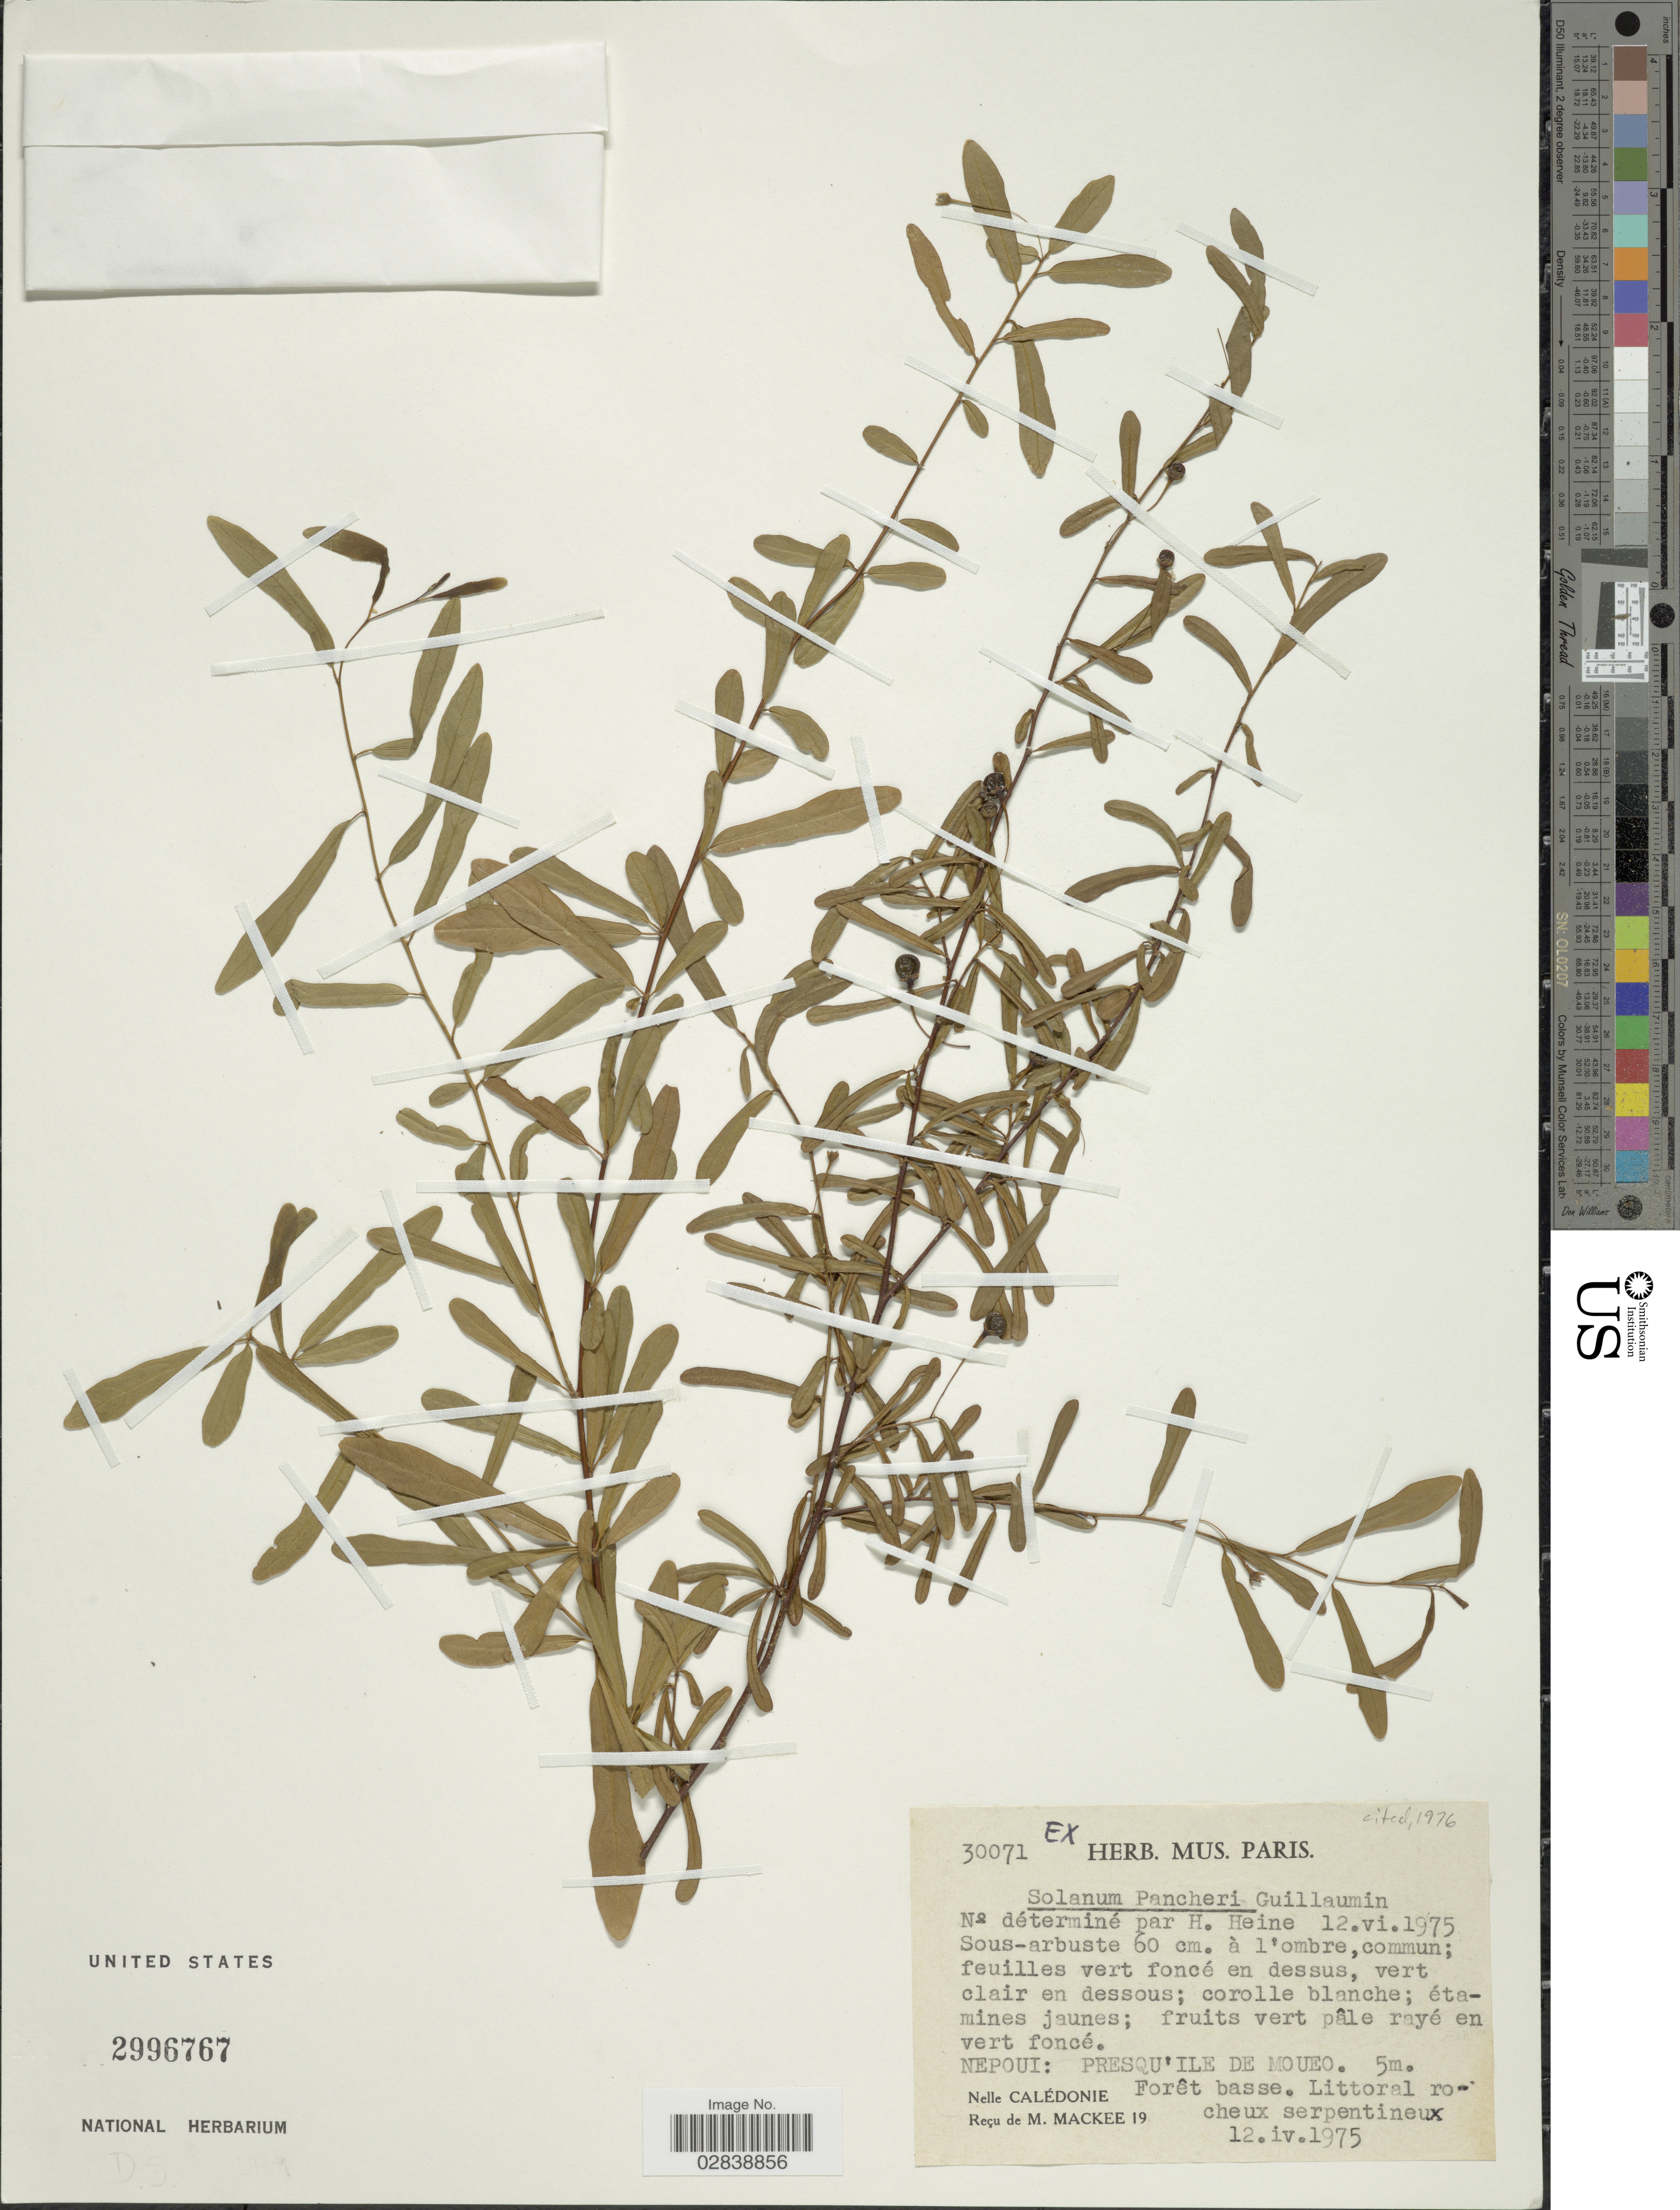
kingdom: Plantae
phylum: Tracheophyta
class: Magnoliopsida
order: Solanales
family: Solanaceae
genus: Solanum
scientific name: Solanum pancheri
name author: Guillaumin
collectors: M. Mackee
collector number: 30071/19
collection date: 1975-04-12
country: New Caledonia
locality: Nepoui: Presqu'ile de Moueo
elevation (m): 5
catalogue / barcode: US 2996767